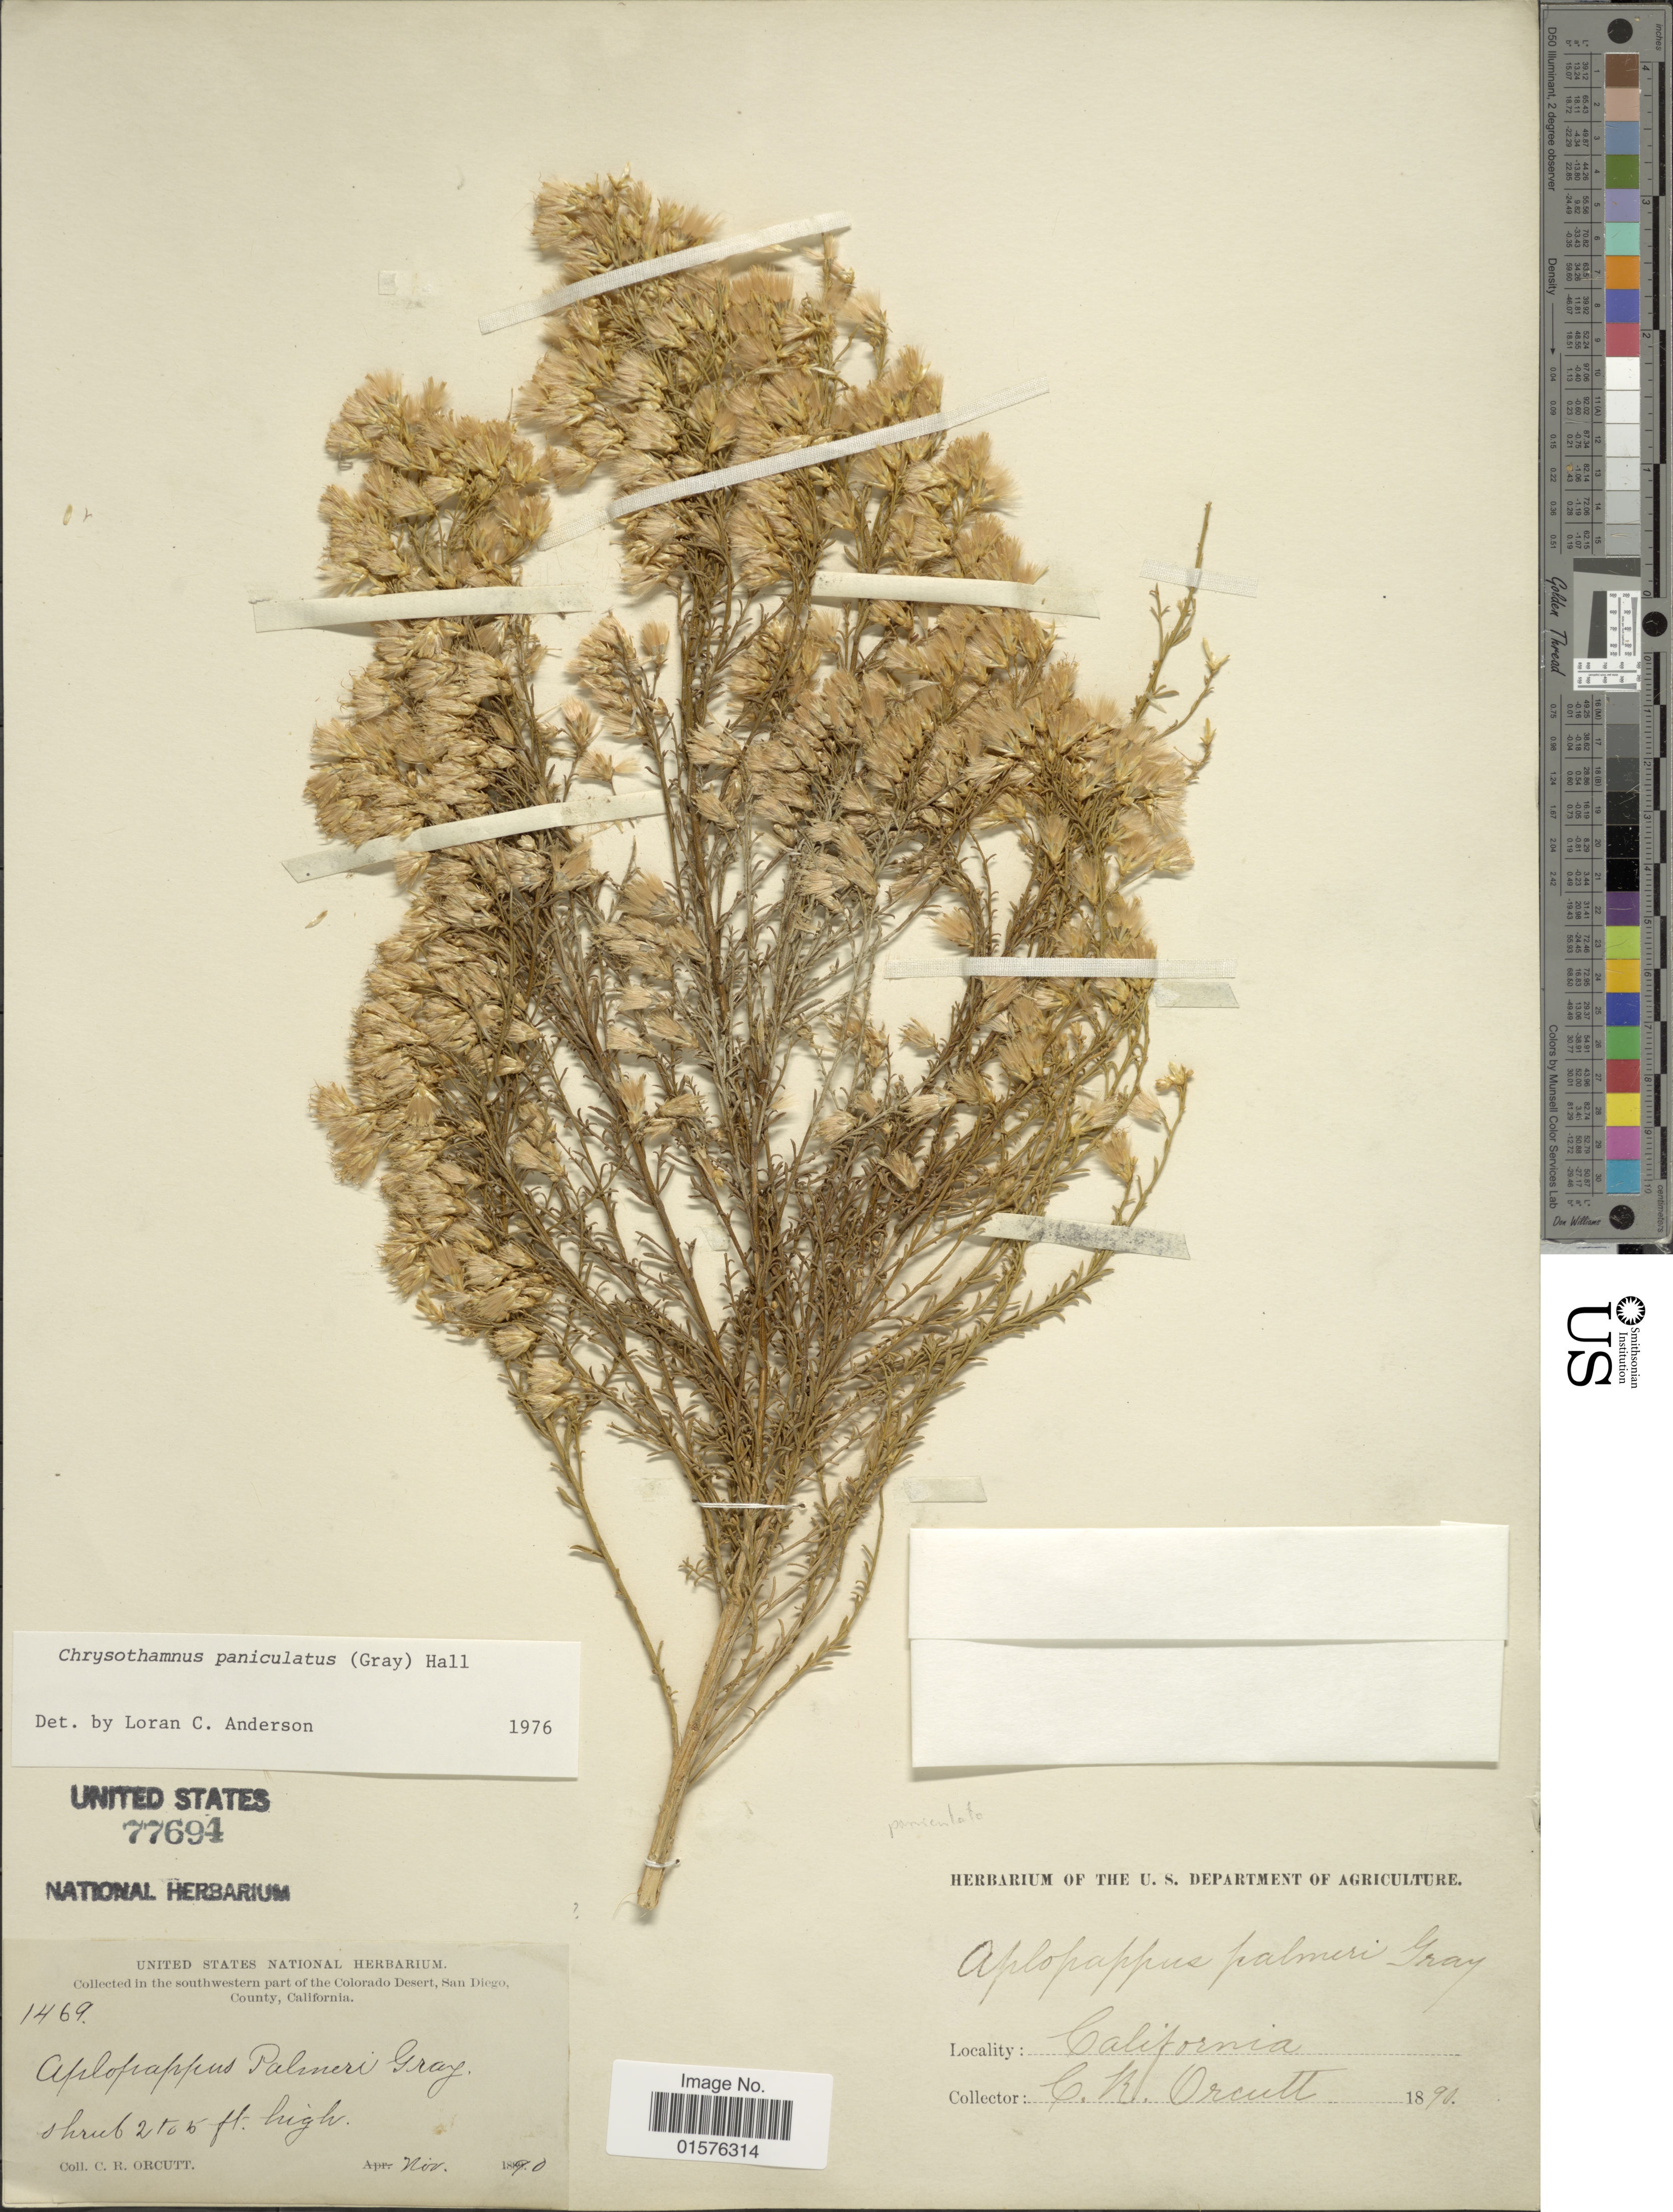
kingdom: Plantae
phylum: Tracheophyta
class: Magnoliopsida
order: Asterales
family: Asteraceae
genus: Ericameria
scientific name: Ericameria paniculata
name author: (A. Gray) Rydb.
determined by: Urbatsch, Lowell E., Curator (LSU), Louisiana State University (UNITED STATES)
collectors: C. R. Orcutt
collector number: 1469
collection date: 1890-11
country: United States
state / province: California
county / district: San Diego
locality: In the southwestern part of the Colorado Desert, San Diego County.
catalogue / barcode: US 77694